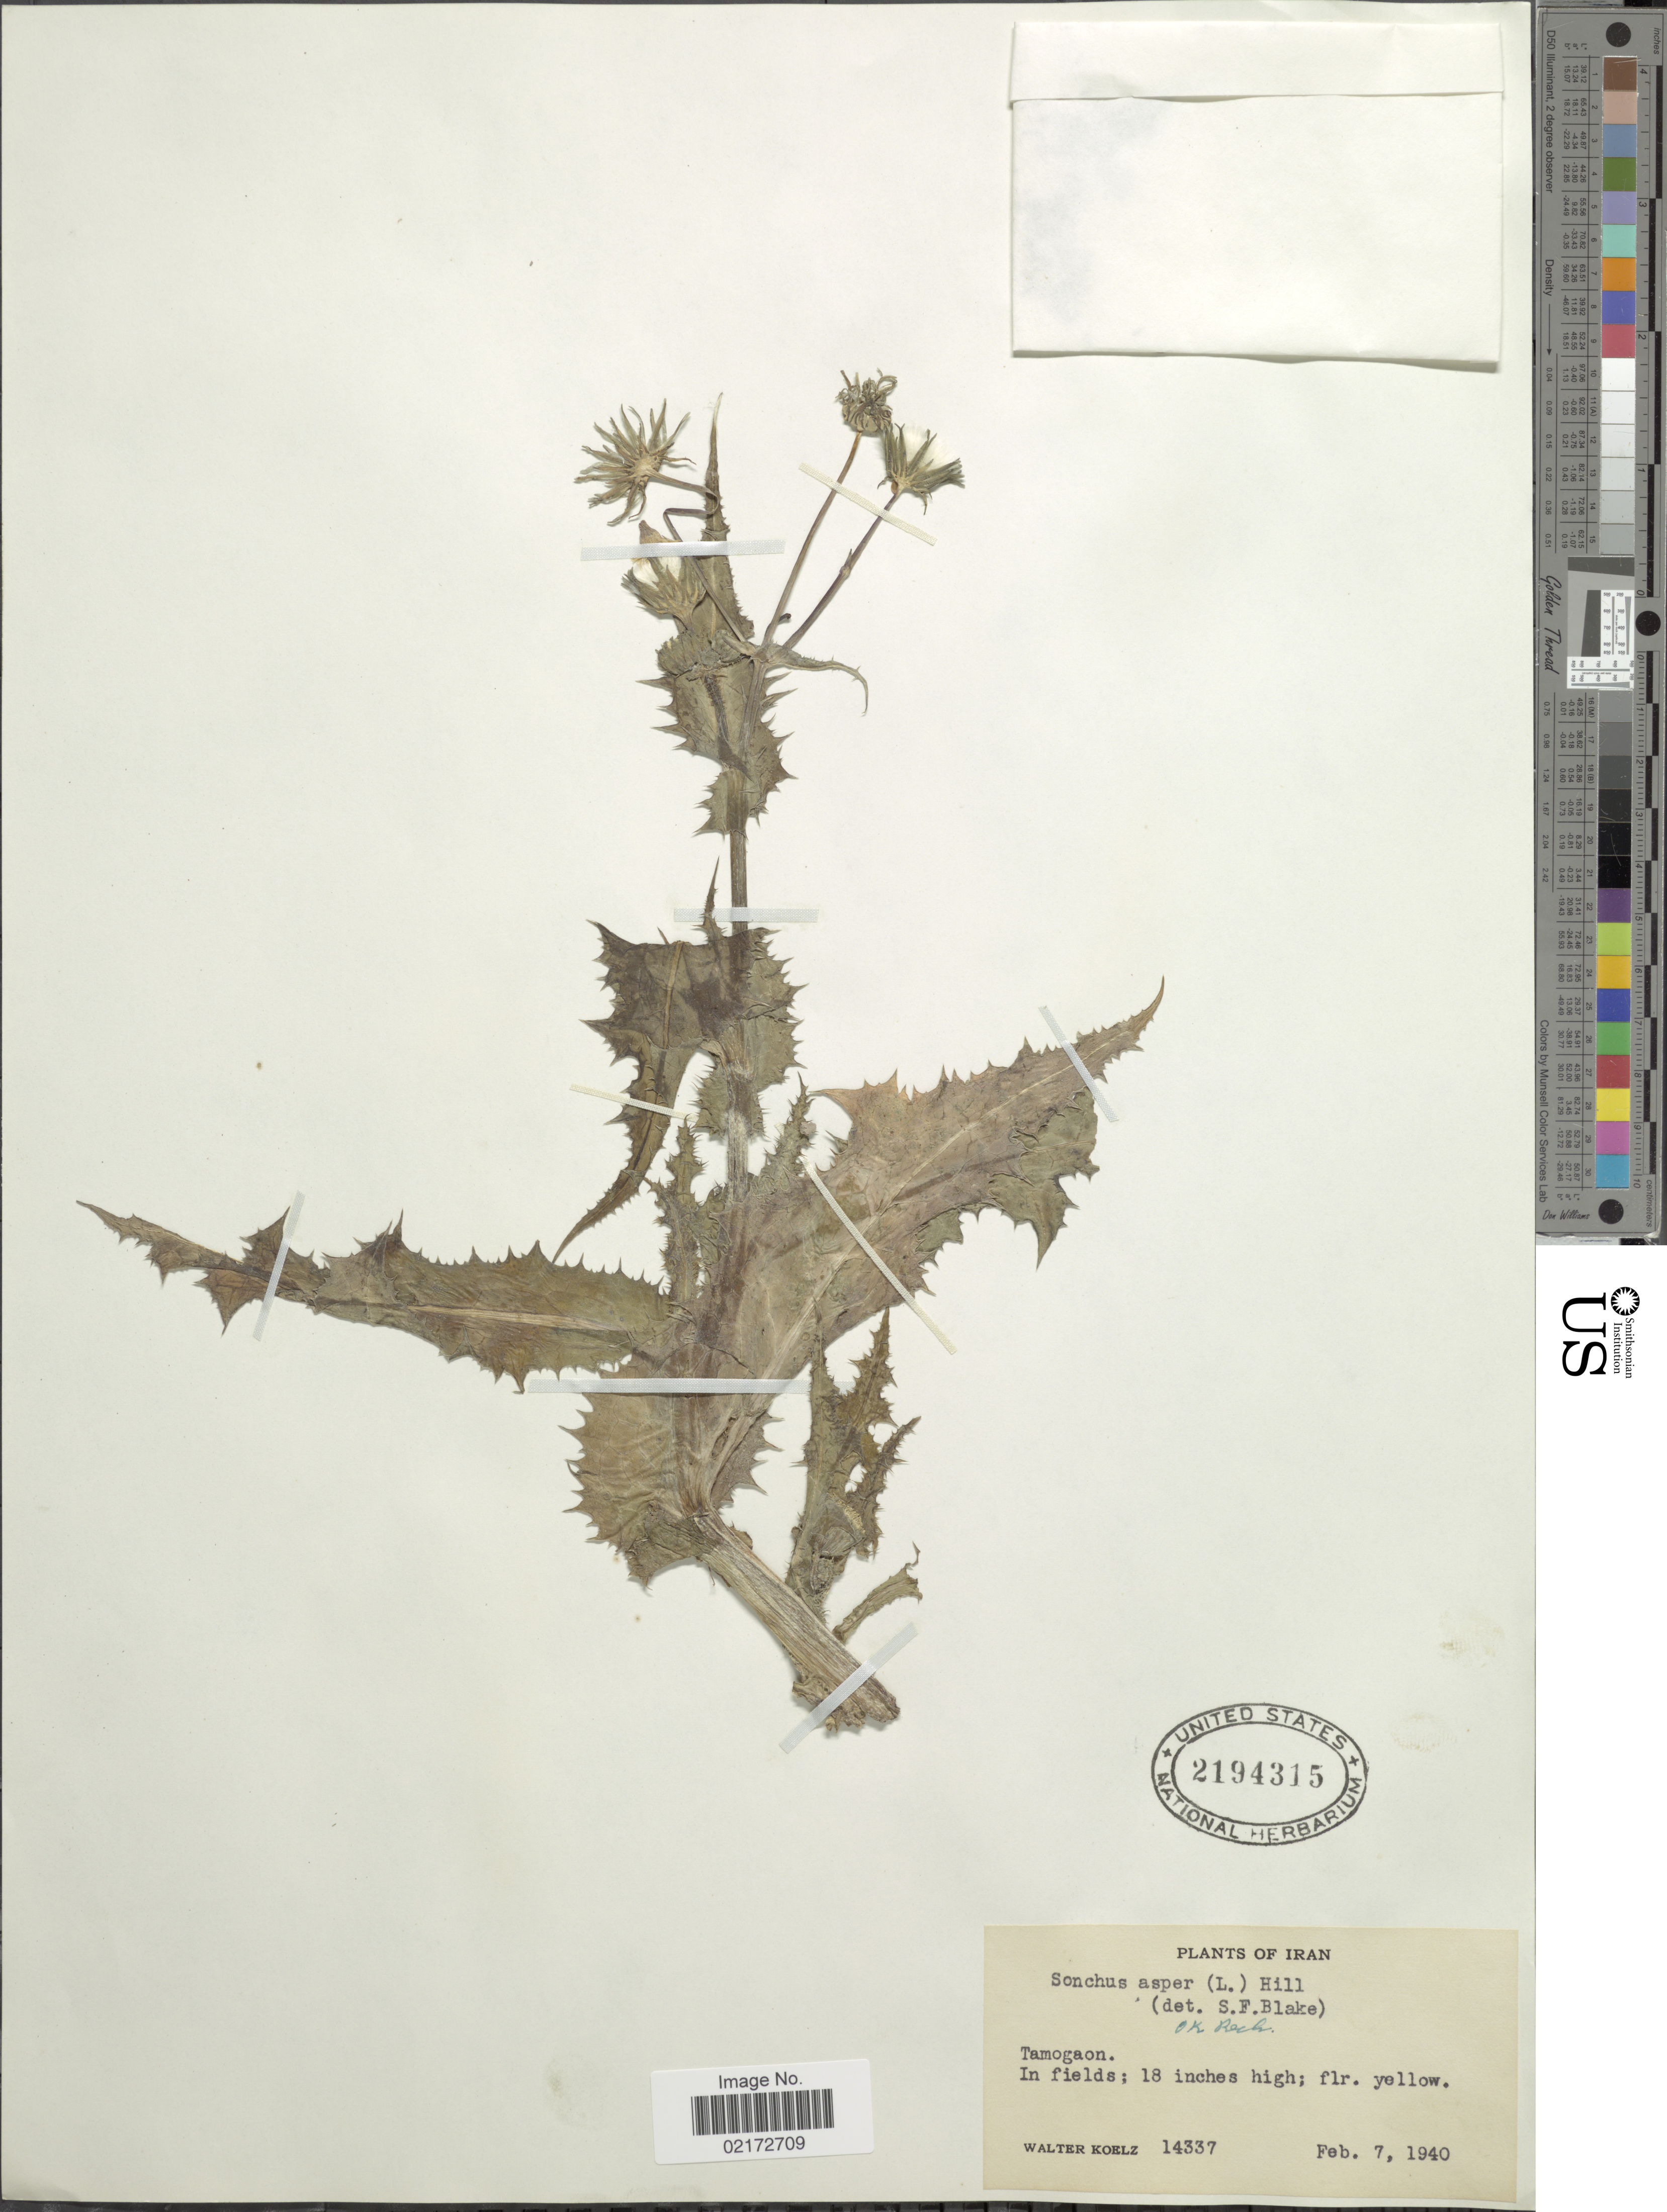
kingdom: Plantae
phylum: Tracheophyta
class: Magnoliopsida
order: Asterales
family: Asteraceae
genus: Sonchus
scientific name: Sonchus asper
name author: (L.) Hill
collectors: W. N. Koelz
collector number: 14337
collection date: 1940-02-07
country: Iran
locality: Tamogaon. In fields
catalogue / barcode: US 2194315